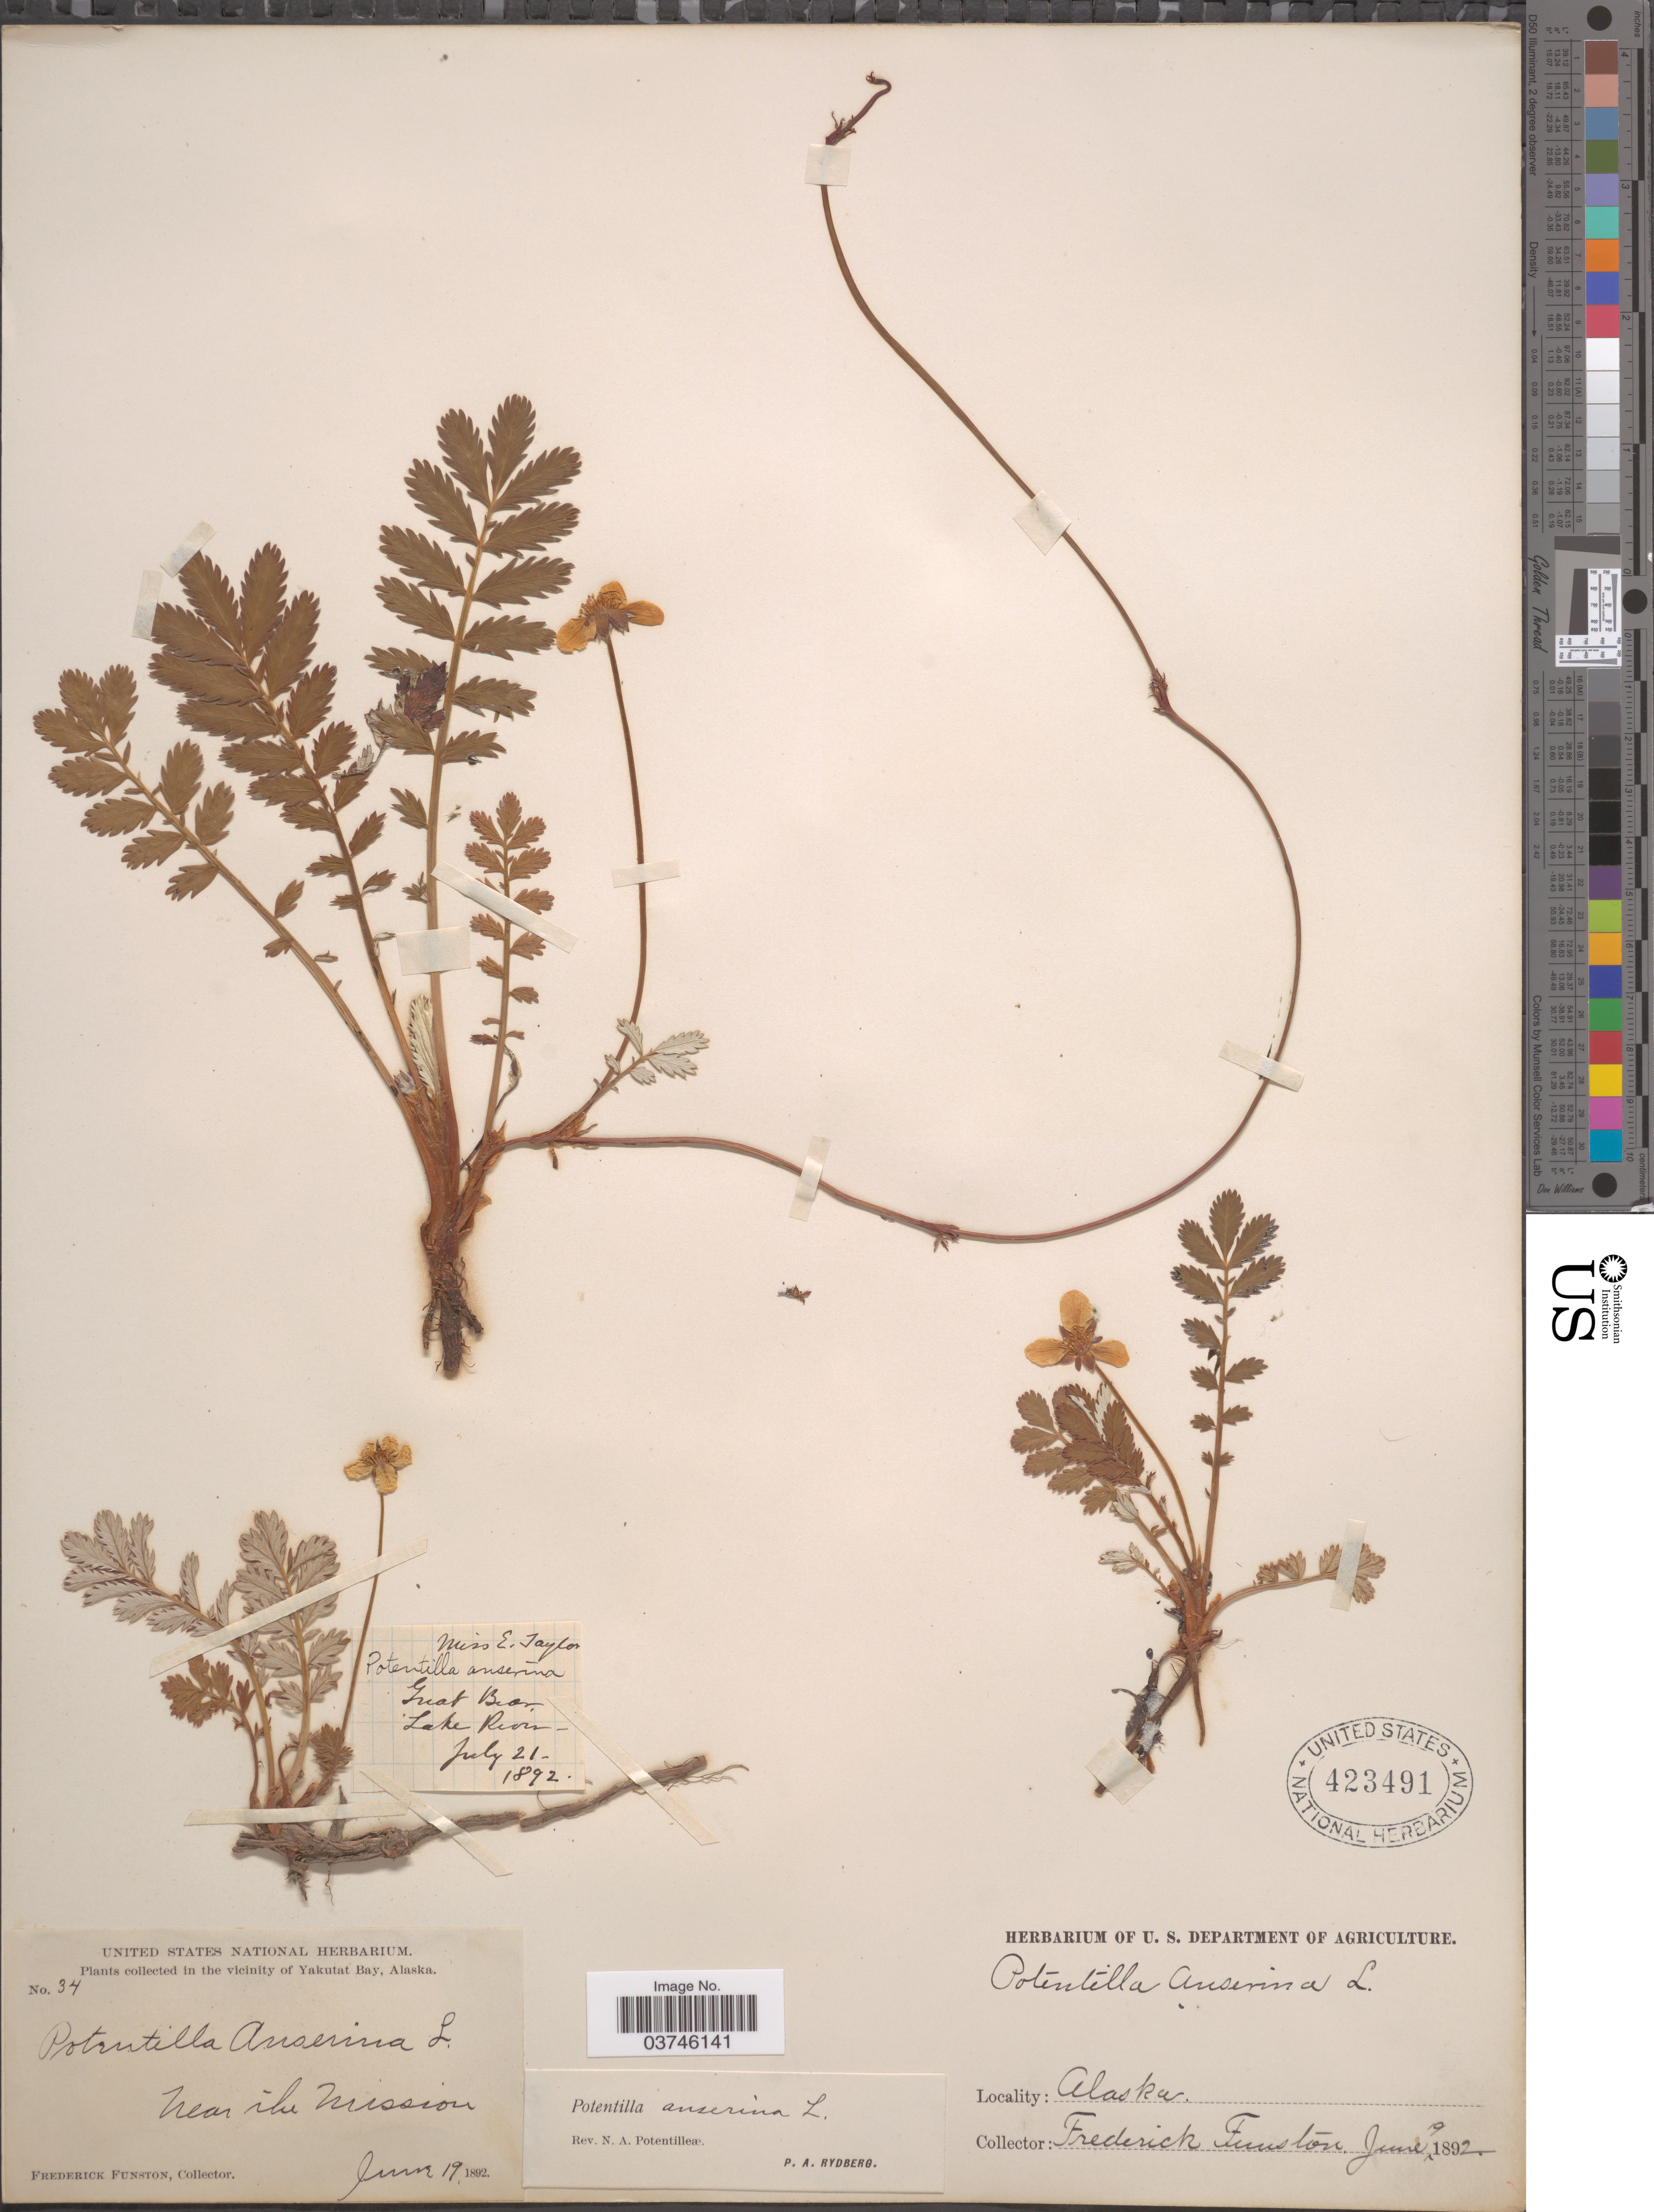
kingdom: Plantae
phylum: Tracheophyta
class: Magnoliopsida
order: Rosales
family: Rosaceae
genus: Argentina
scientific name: Argentina anserina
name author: (L.) Rydb.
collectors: E. Taylor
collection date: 1892-07-21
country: Canada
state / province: Northwest Territories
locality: Great Bear Lake River.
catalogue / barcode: US 423491